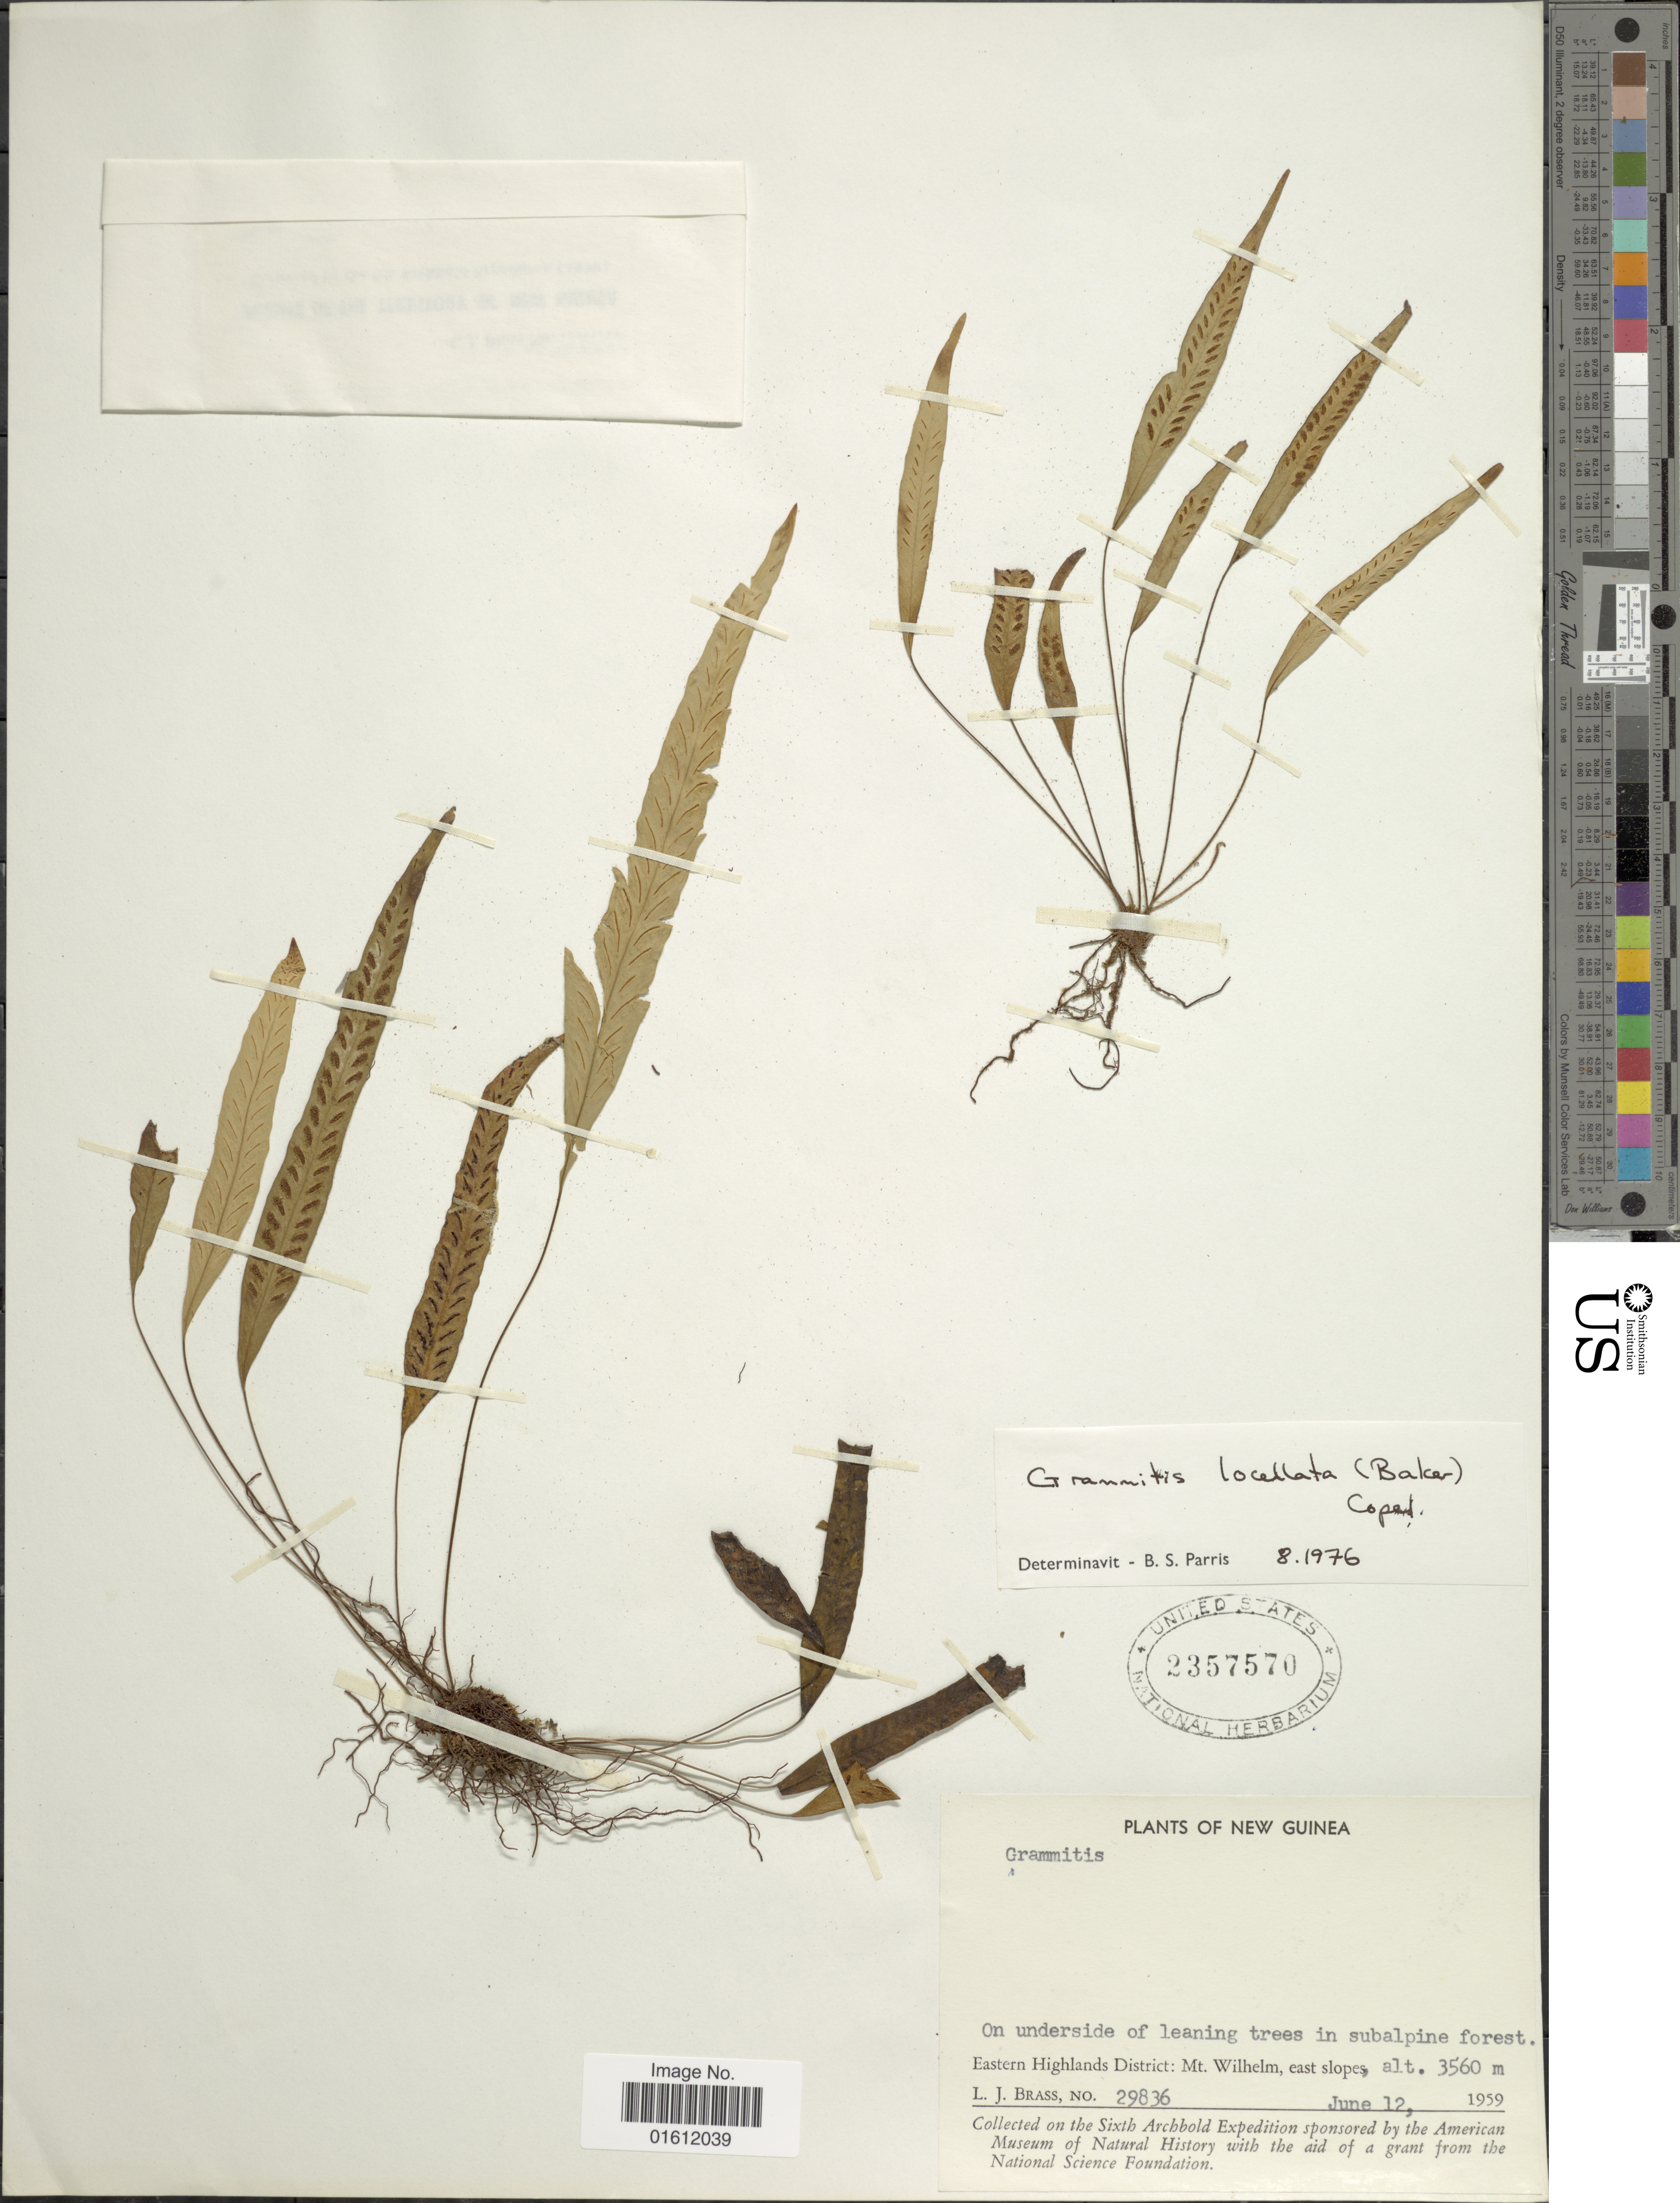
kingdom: Plantae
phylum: Tracheophyta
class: Polypodiopsida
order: Polypodiales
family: Polypodiaceae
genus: Oreogrammitis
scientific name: Oreogrammitis locellata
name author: (Baker) Parris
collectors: L. J. Brass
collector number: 29836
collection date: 1959-06-12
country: Papua New Guinea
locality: New Guinea, Eastern Highlands District: Mt Wilhelm, east slopes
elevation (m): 3560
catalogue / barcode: US 2357570